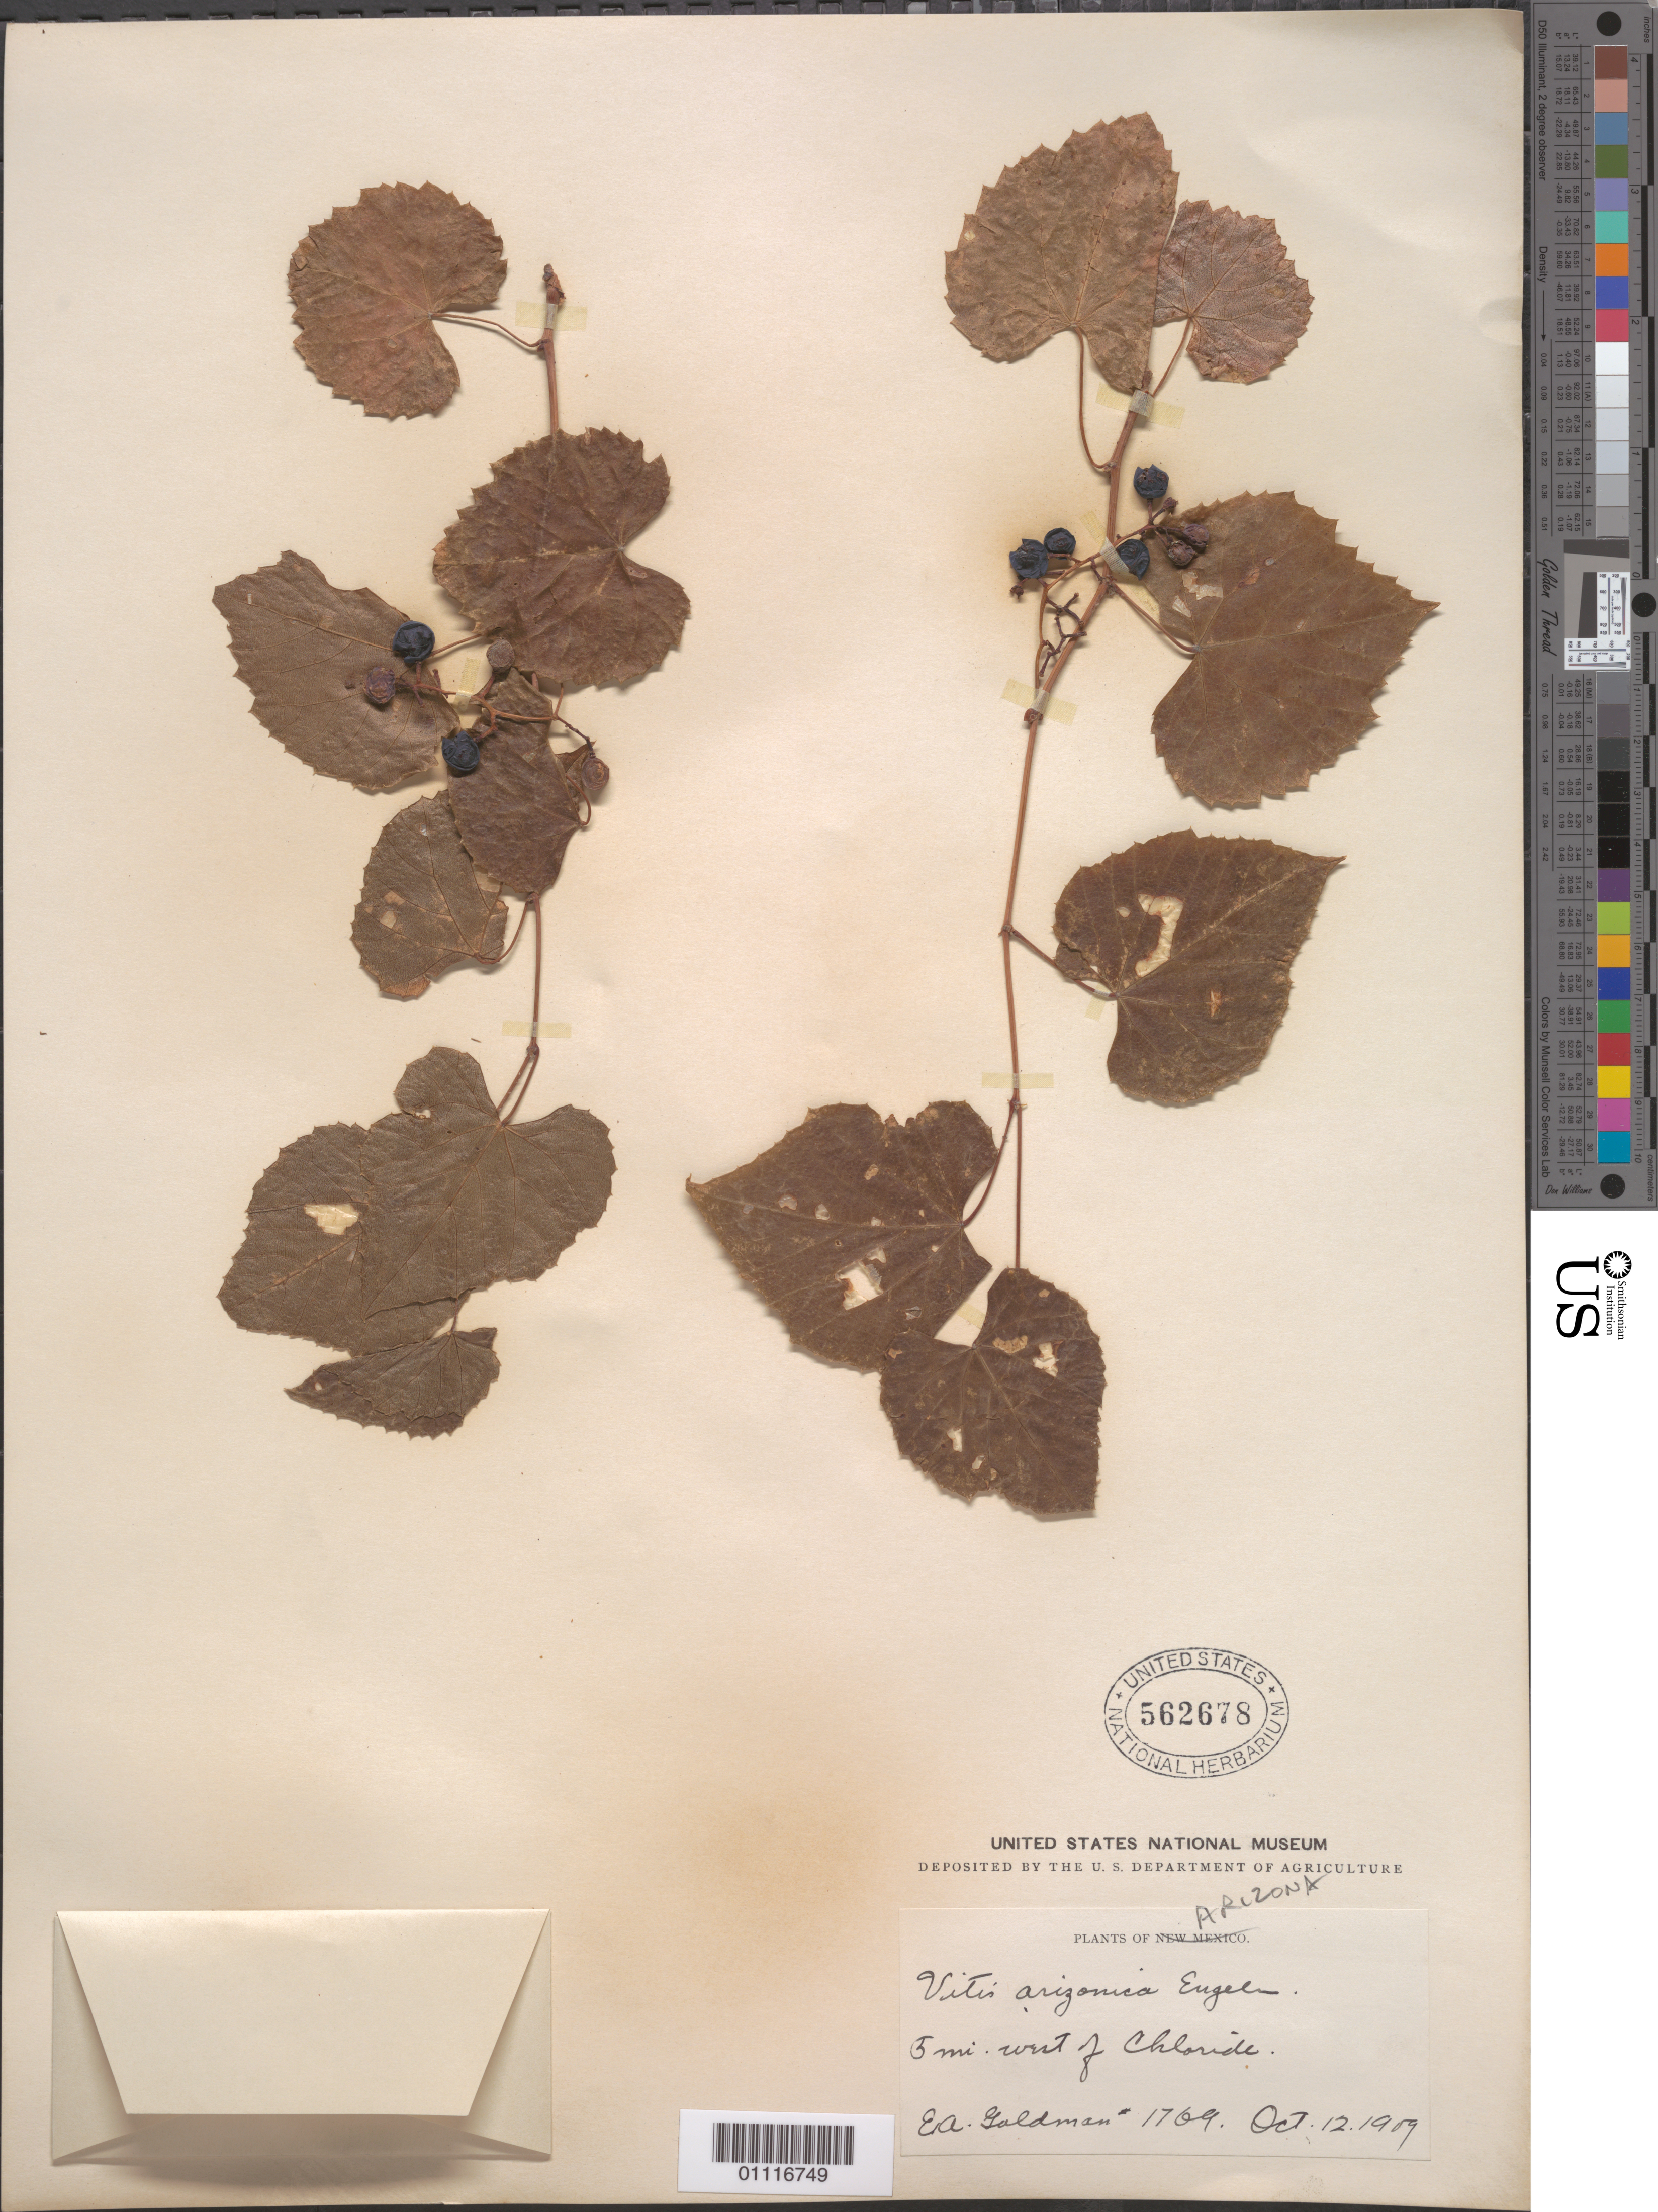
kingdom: Plantae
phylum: Tracheophyta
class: Magnoliopsida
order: Vitales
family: Vitaceae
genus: Vitis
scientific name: Vitis arizonica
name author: Engelm.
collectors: E. A. Goldman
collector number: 1769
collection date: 1909-10-12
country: United States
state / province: Arizona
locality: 5 miles weat of Choride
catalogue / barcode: US 562678